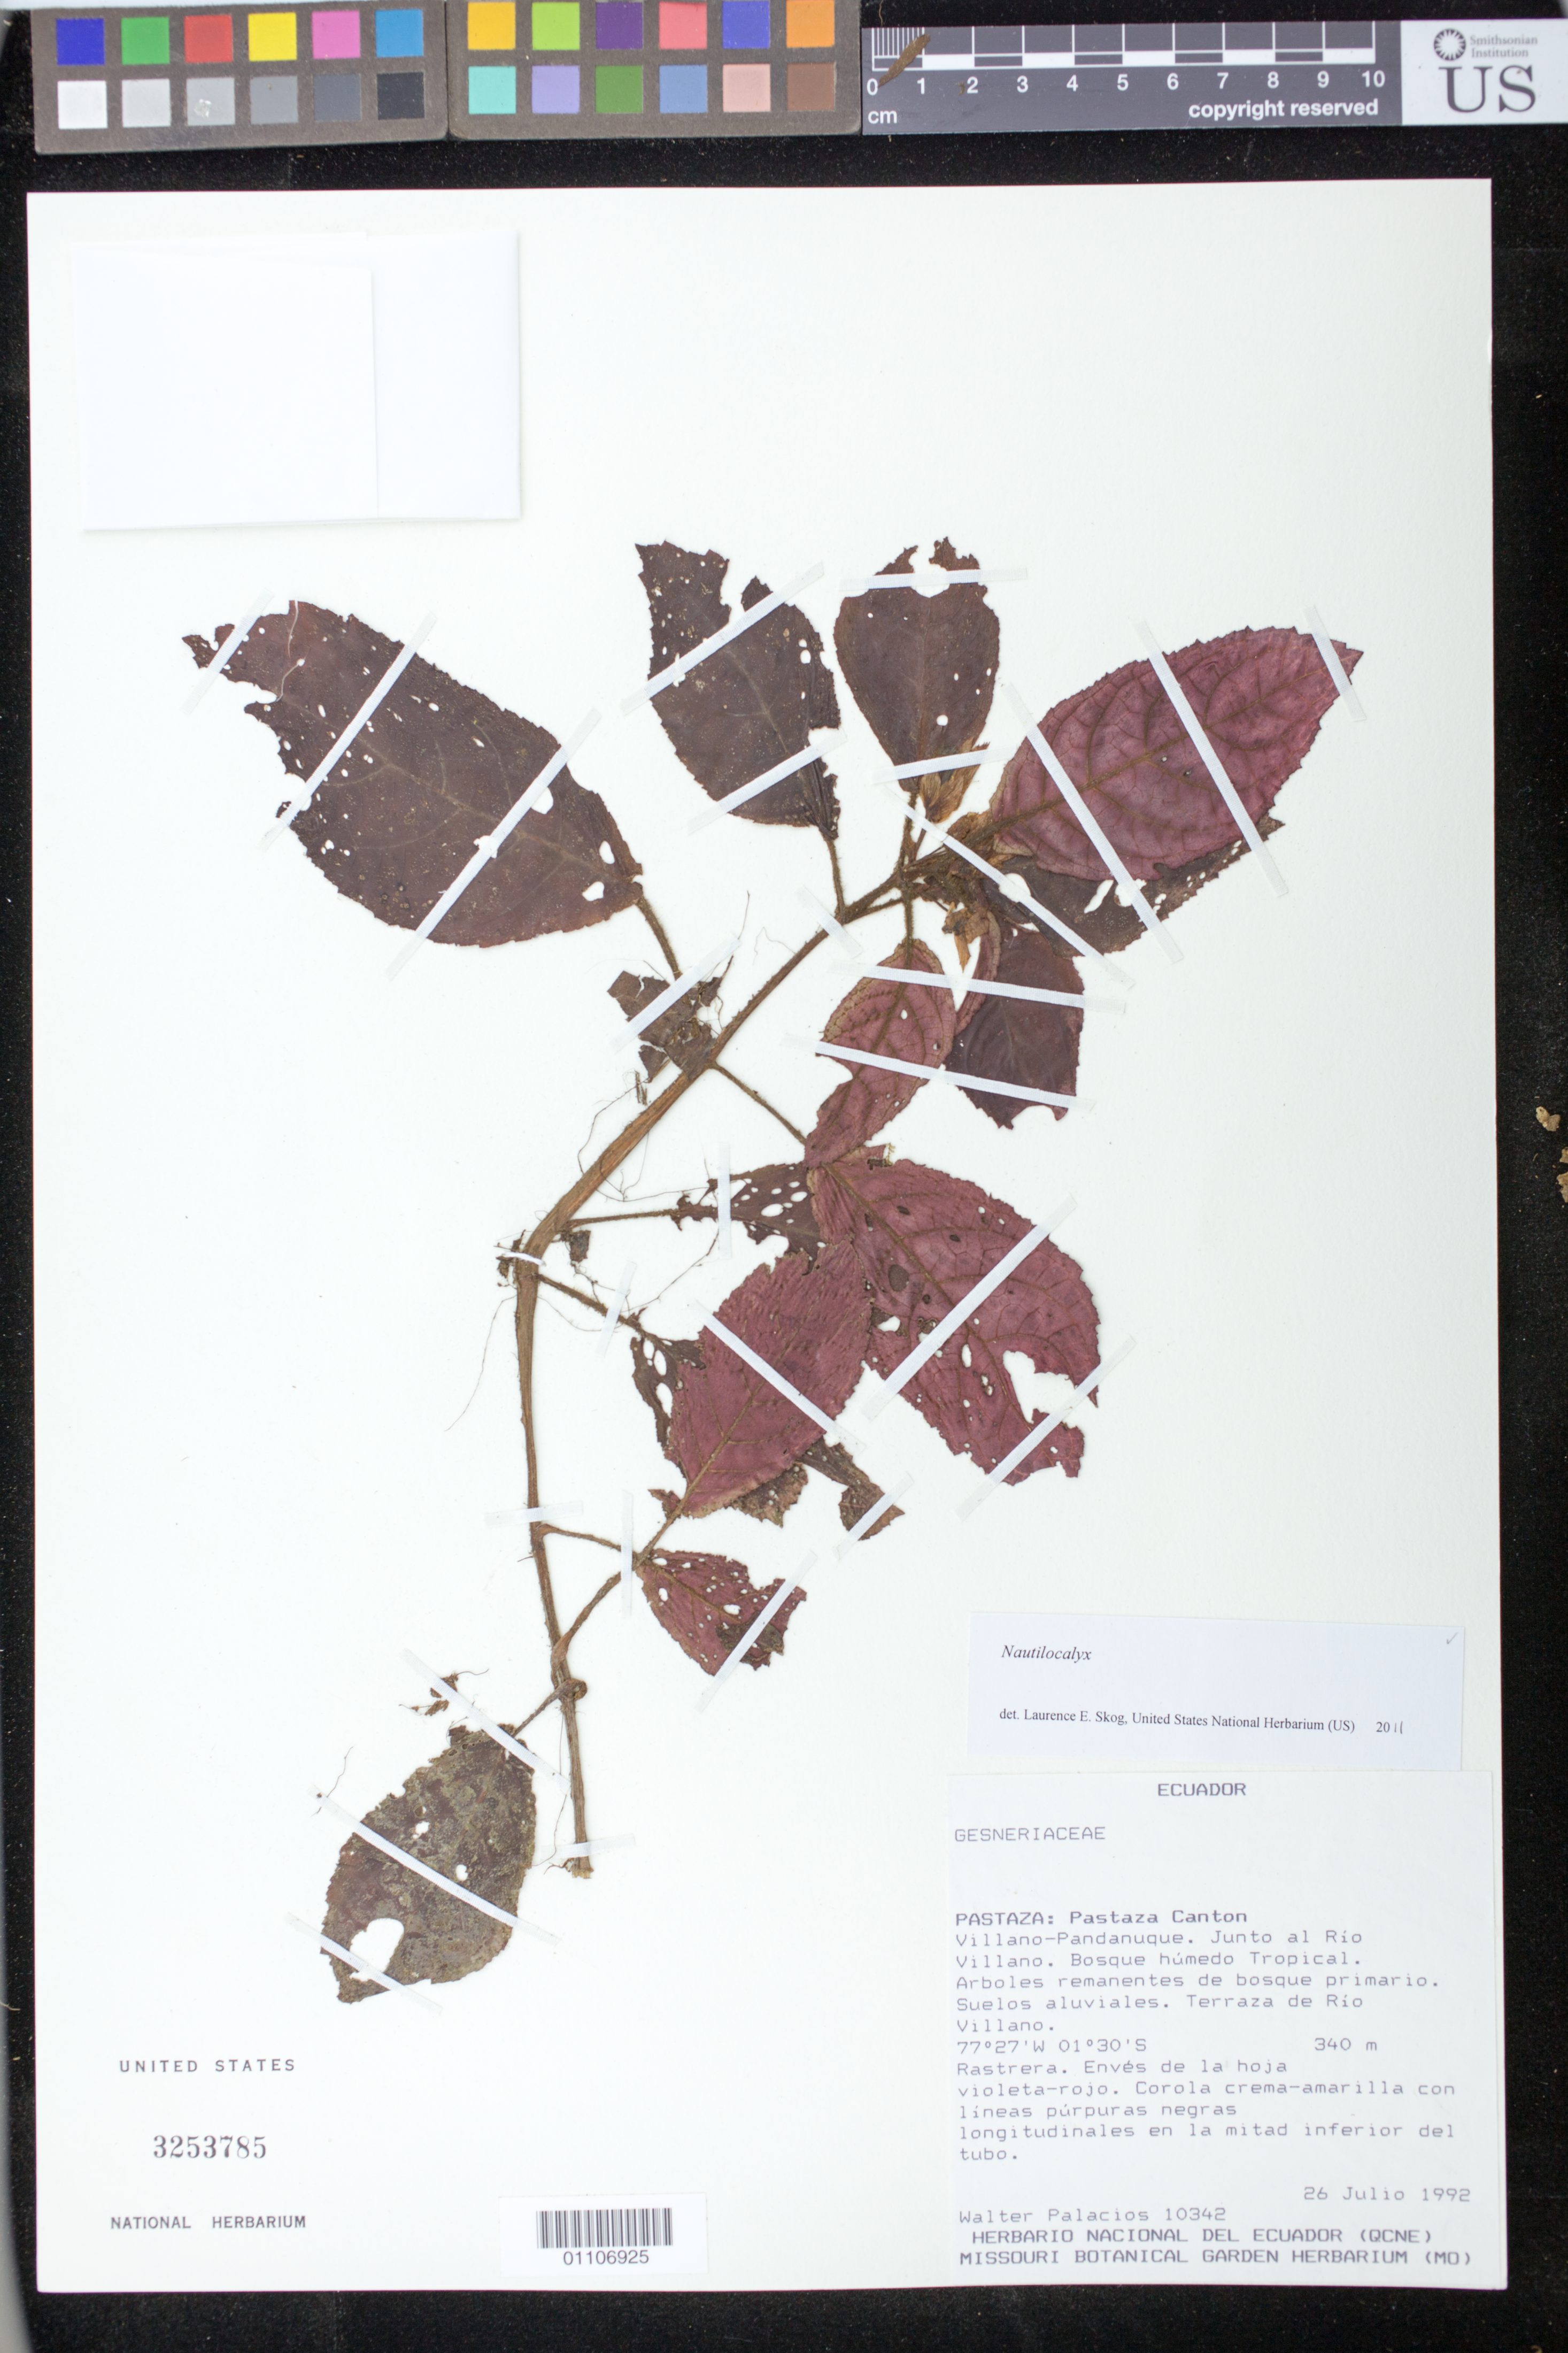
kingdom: Plantae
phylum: Tracheophyta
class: Magnoliopsida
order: Lamiales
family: Gesneriaceae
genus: Nautilocalyx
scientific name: Nautilocalyx sp.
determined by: Skog, Laurence E.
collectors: W. Palacios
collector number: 10342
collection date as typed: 26 Jul 1992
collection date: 1992-07-26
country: Ecuador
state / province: Pastaza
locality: Pastaza Canton: Villano-Pandanuque. Junto al Rio Villano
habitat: Bosque humedo Tropical. Arboles remanentes de bosque primario. Suelos aluviales. Terraza de Rio Villano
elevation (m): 340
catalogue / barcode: US 3253785